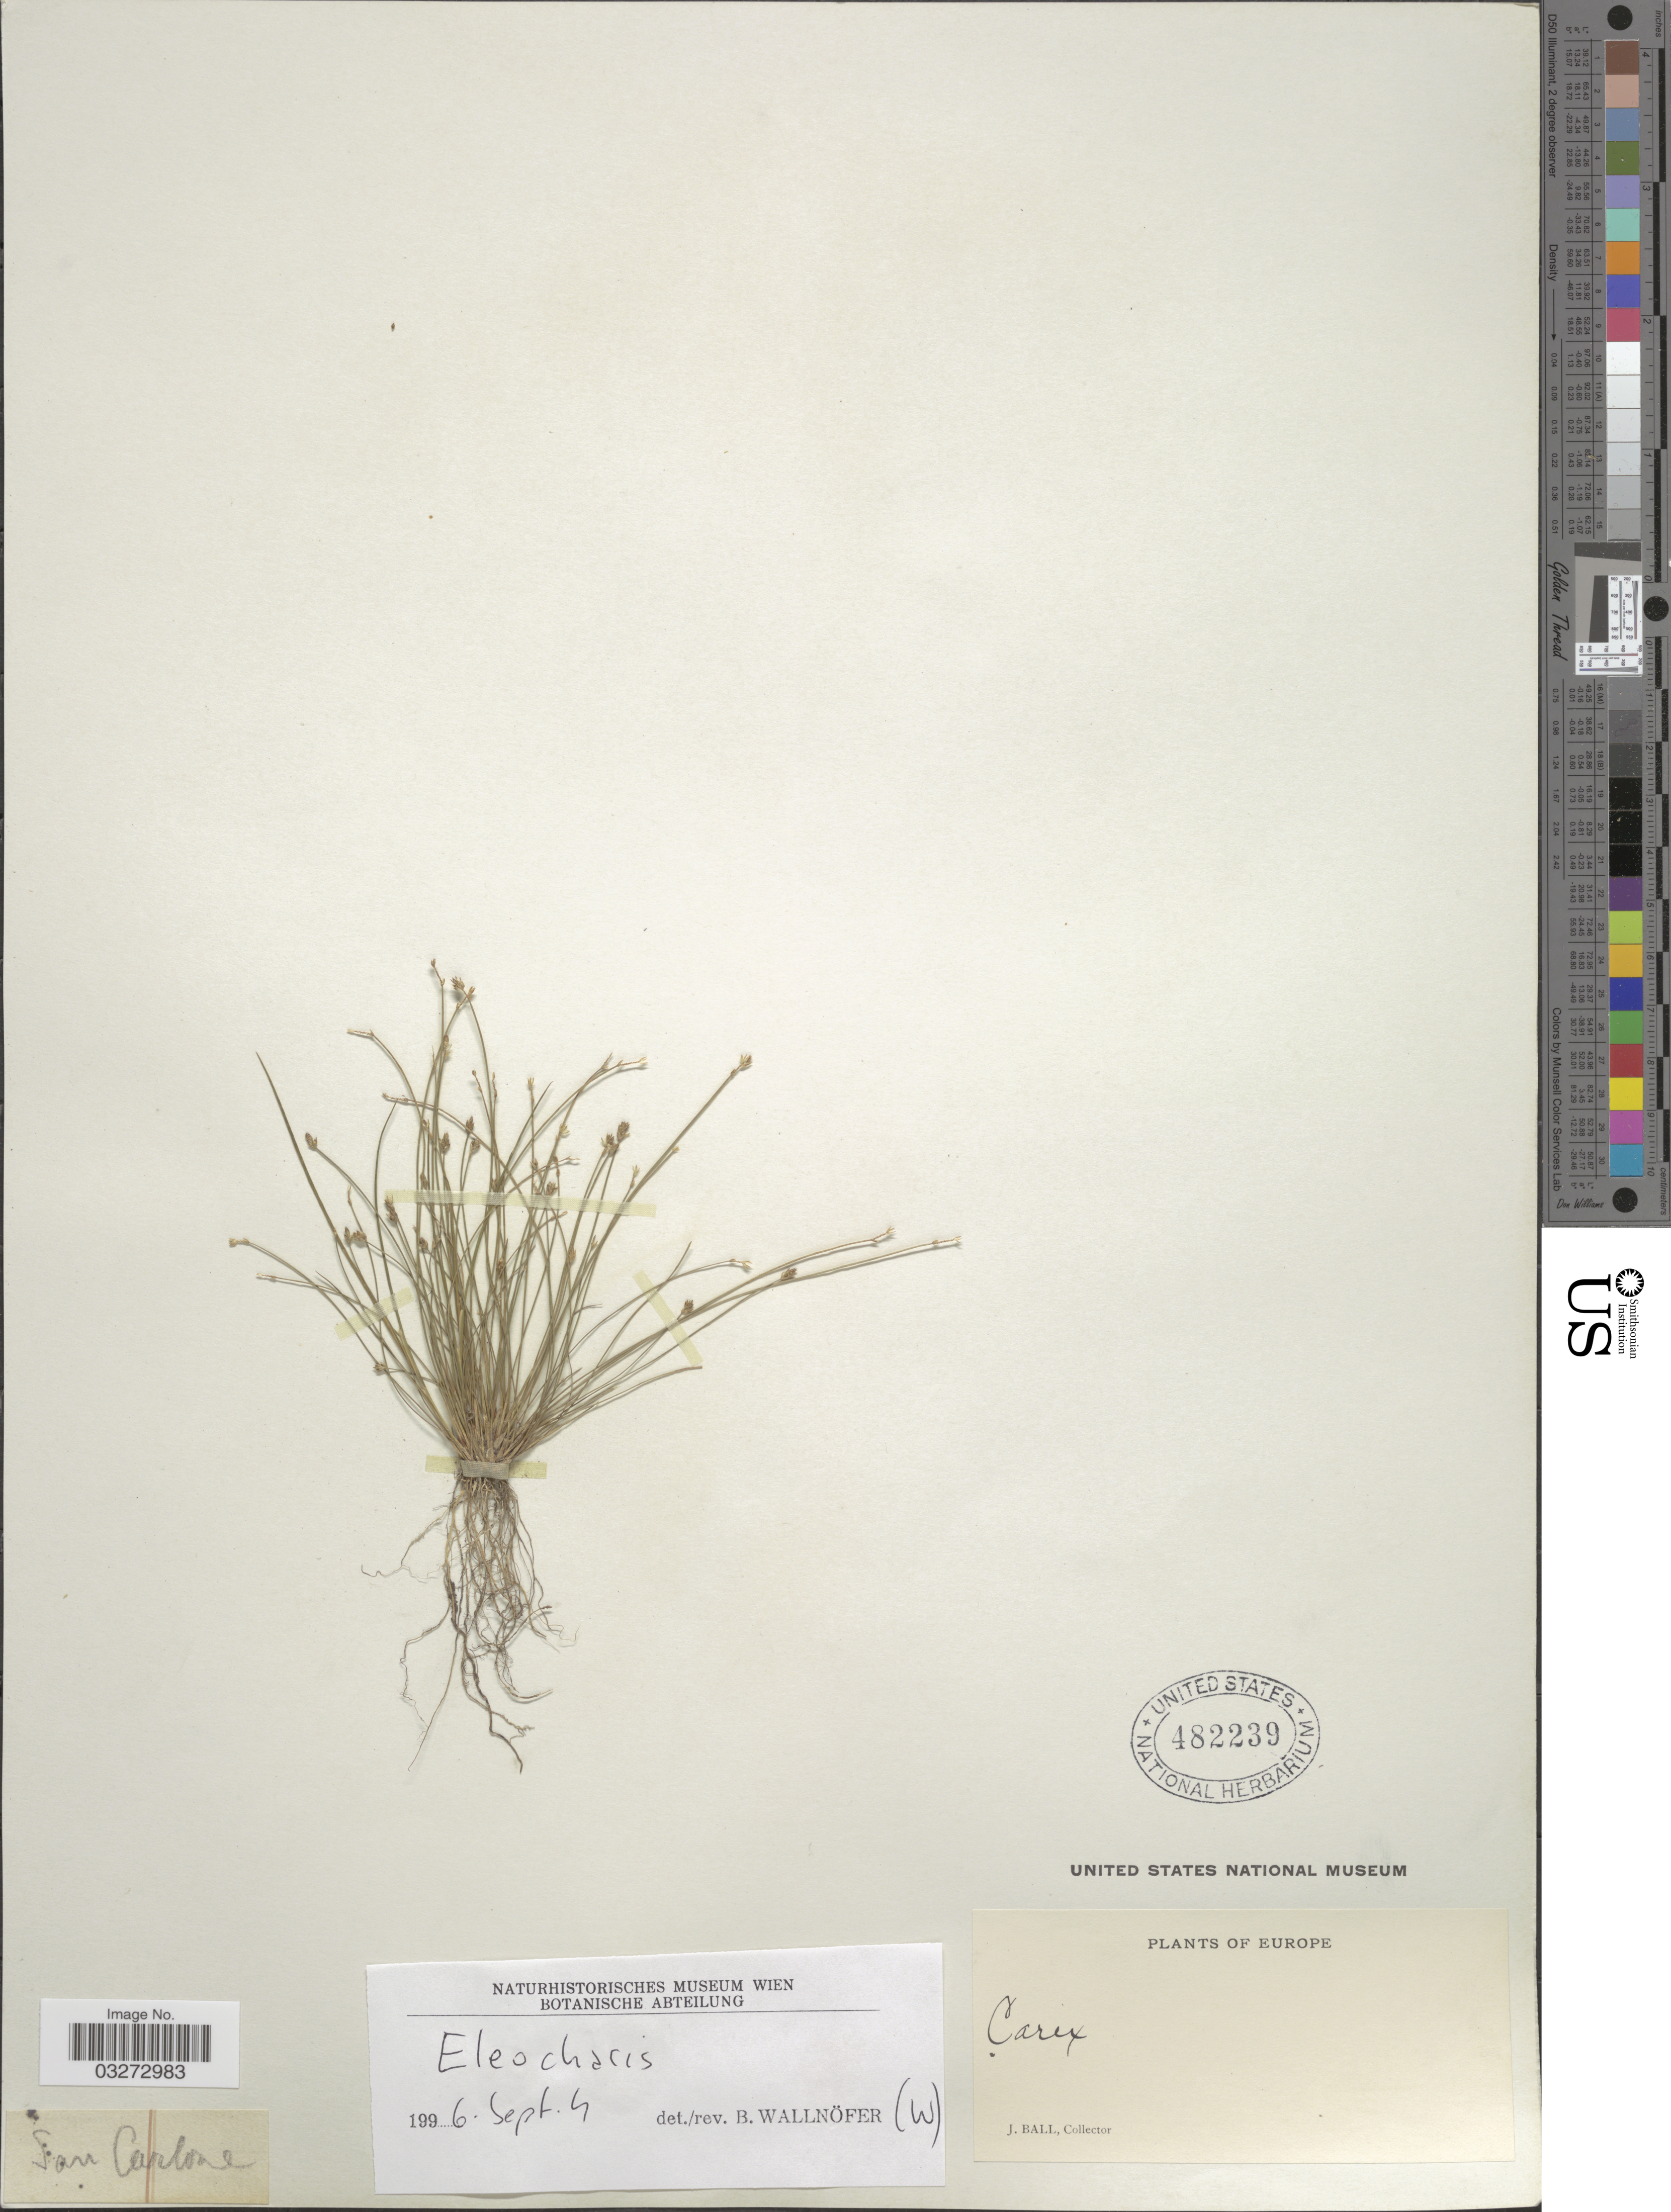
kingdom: Plantae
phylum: Tracheophyta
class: Liliopsida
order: Poales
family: Cyperaceae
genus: Eleocharis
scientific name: Eleocharis sp.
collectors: J. Ball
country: Italy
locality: Europe. San Carlone.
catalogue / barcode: US 482239